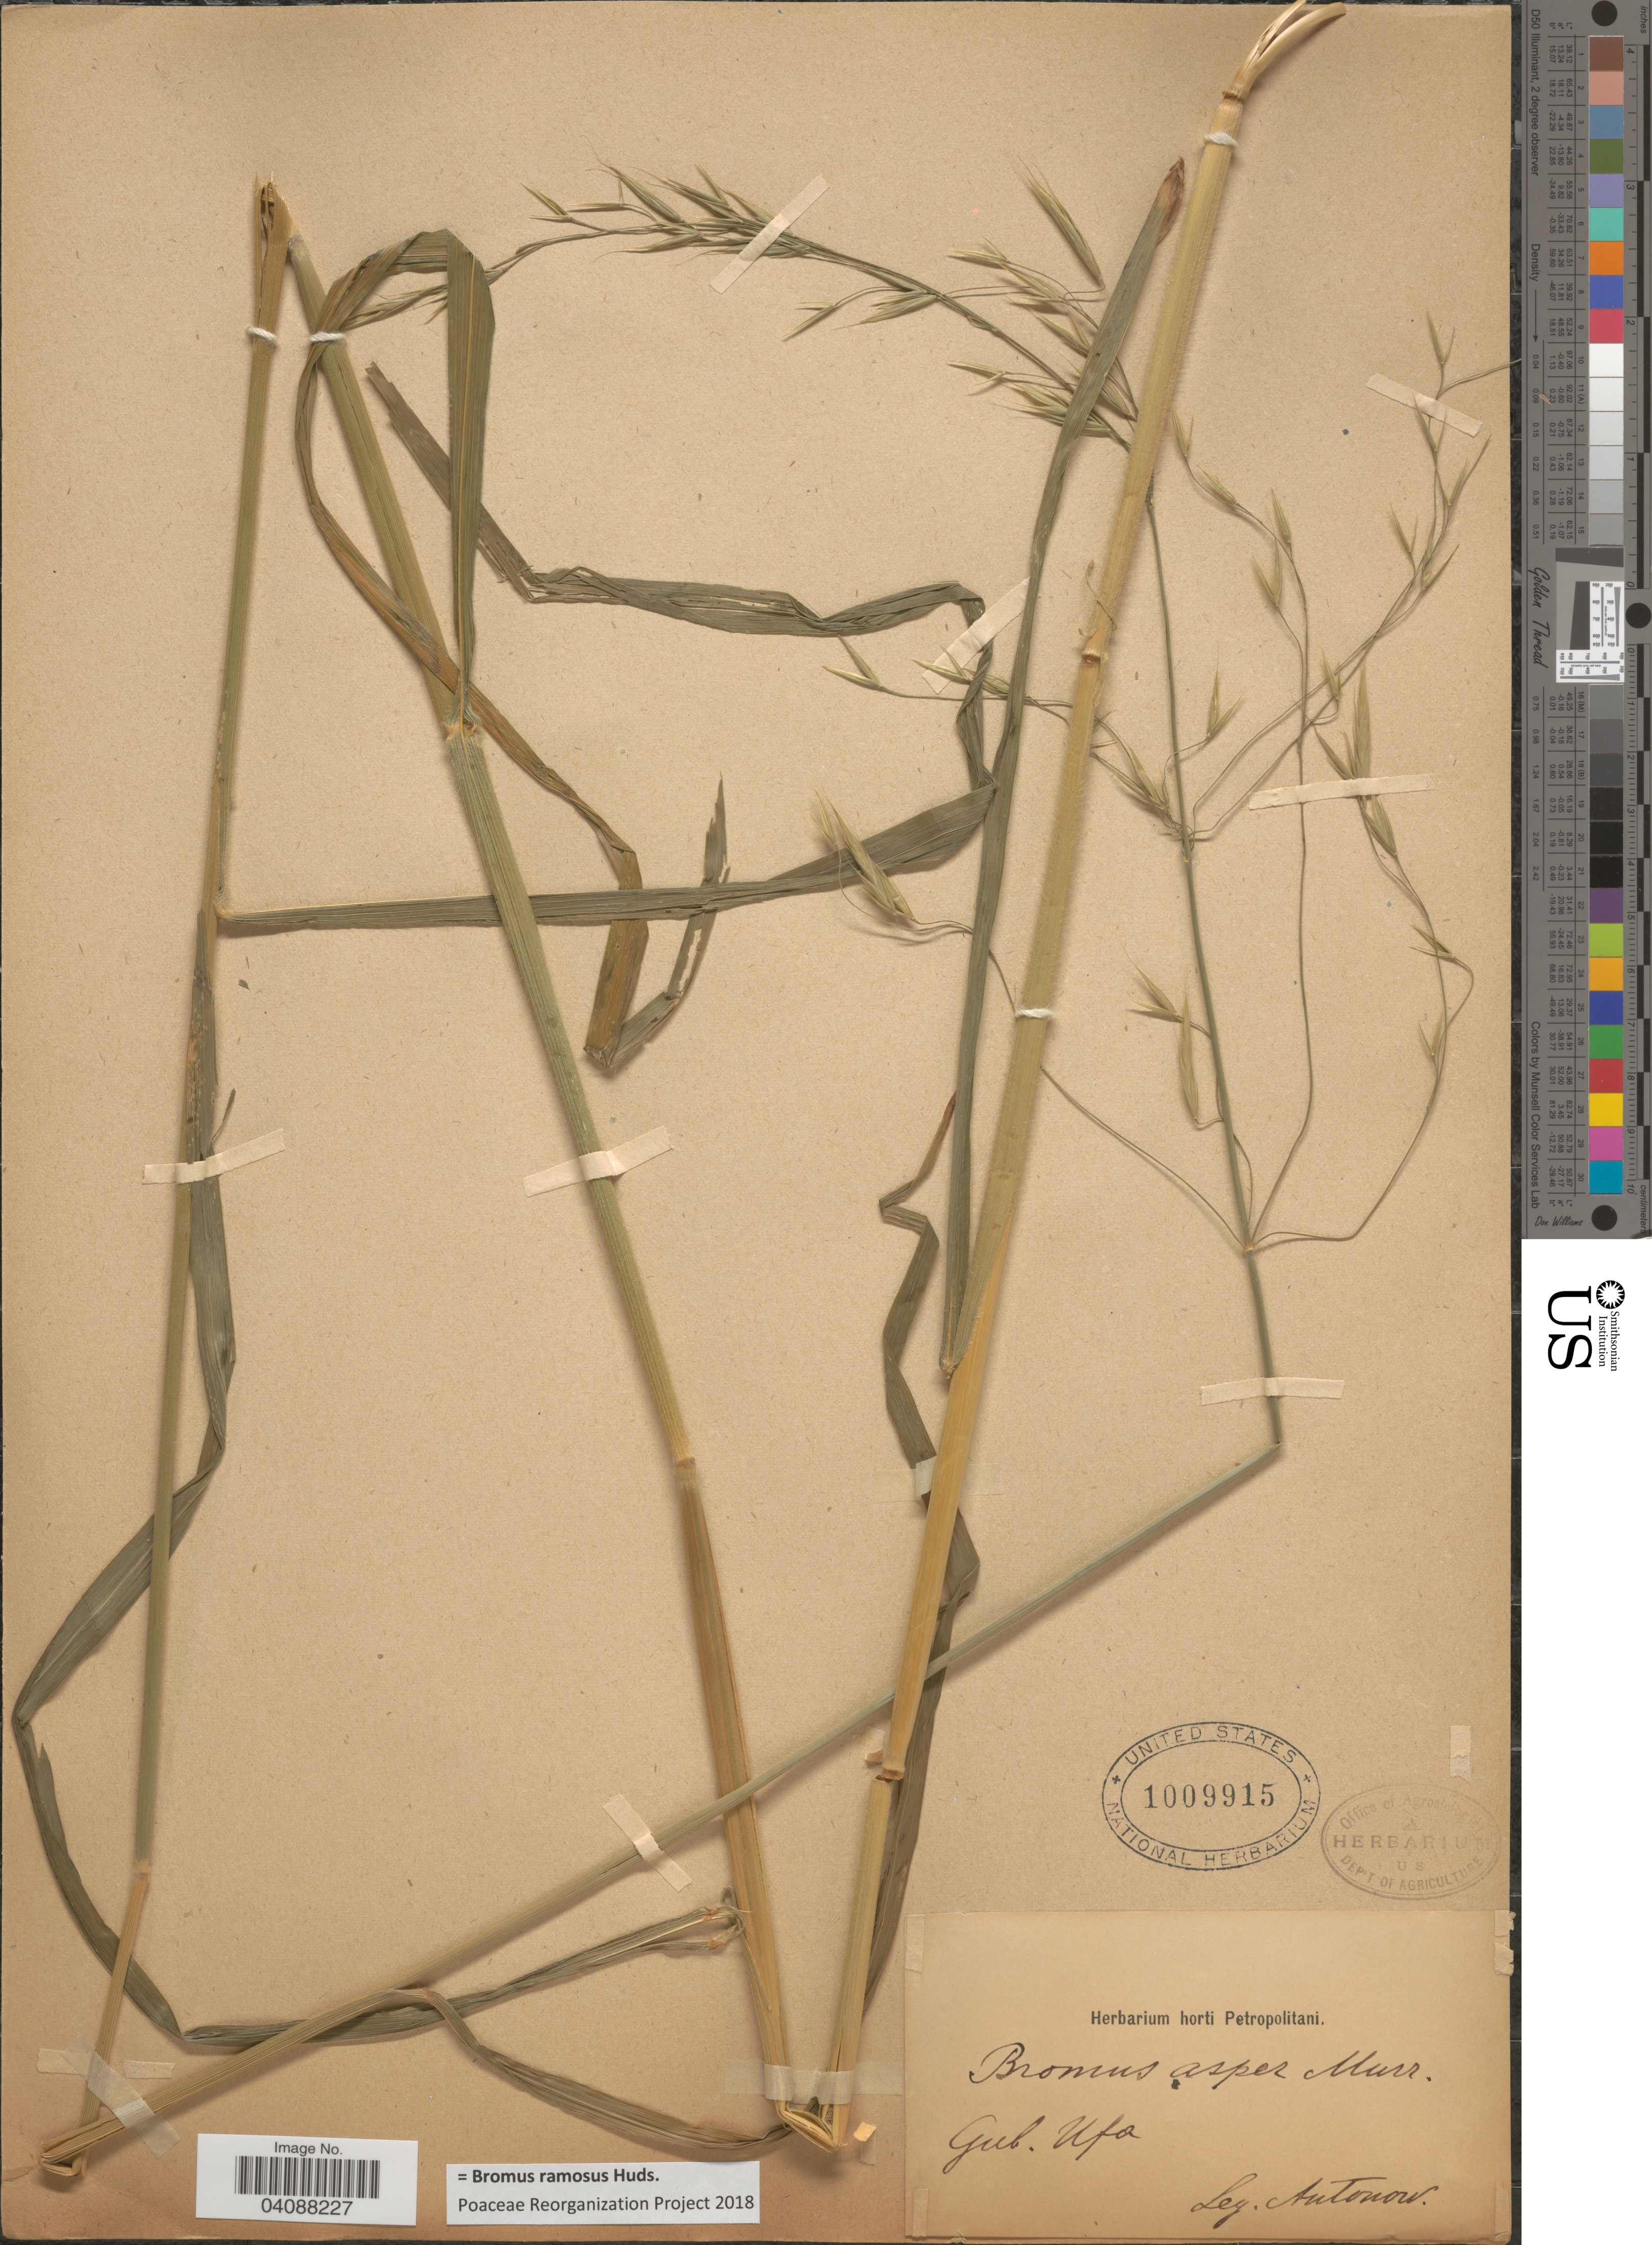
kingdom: Plantae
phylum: Tracheophyta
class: Liliopsida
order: Poales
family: Poaceae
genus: Bromus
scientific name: Bromus ramosus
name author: Huds.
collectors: A. Antonow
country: Russian Federation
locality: Gub. Ufa.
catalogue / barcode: US 1009915